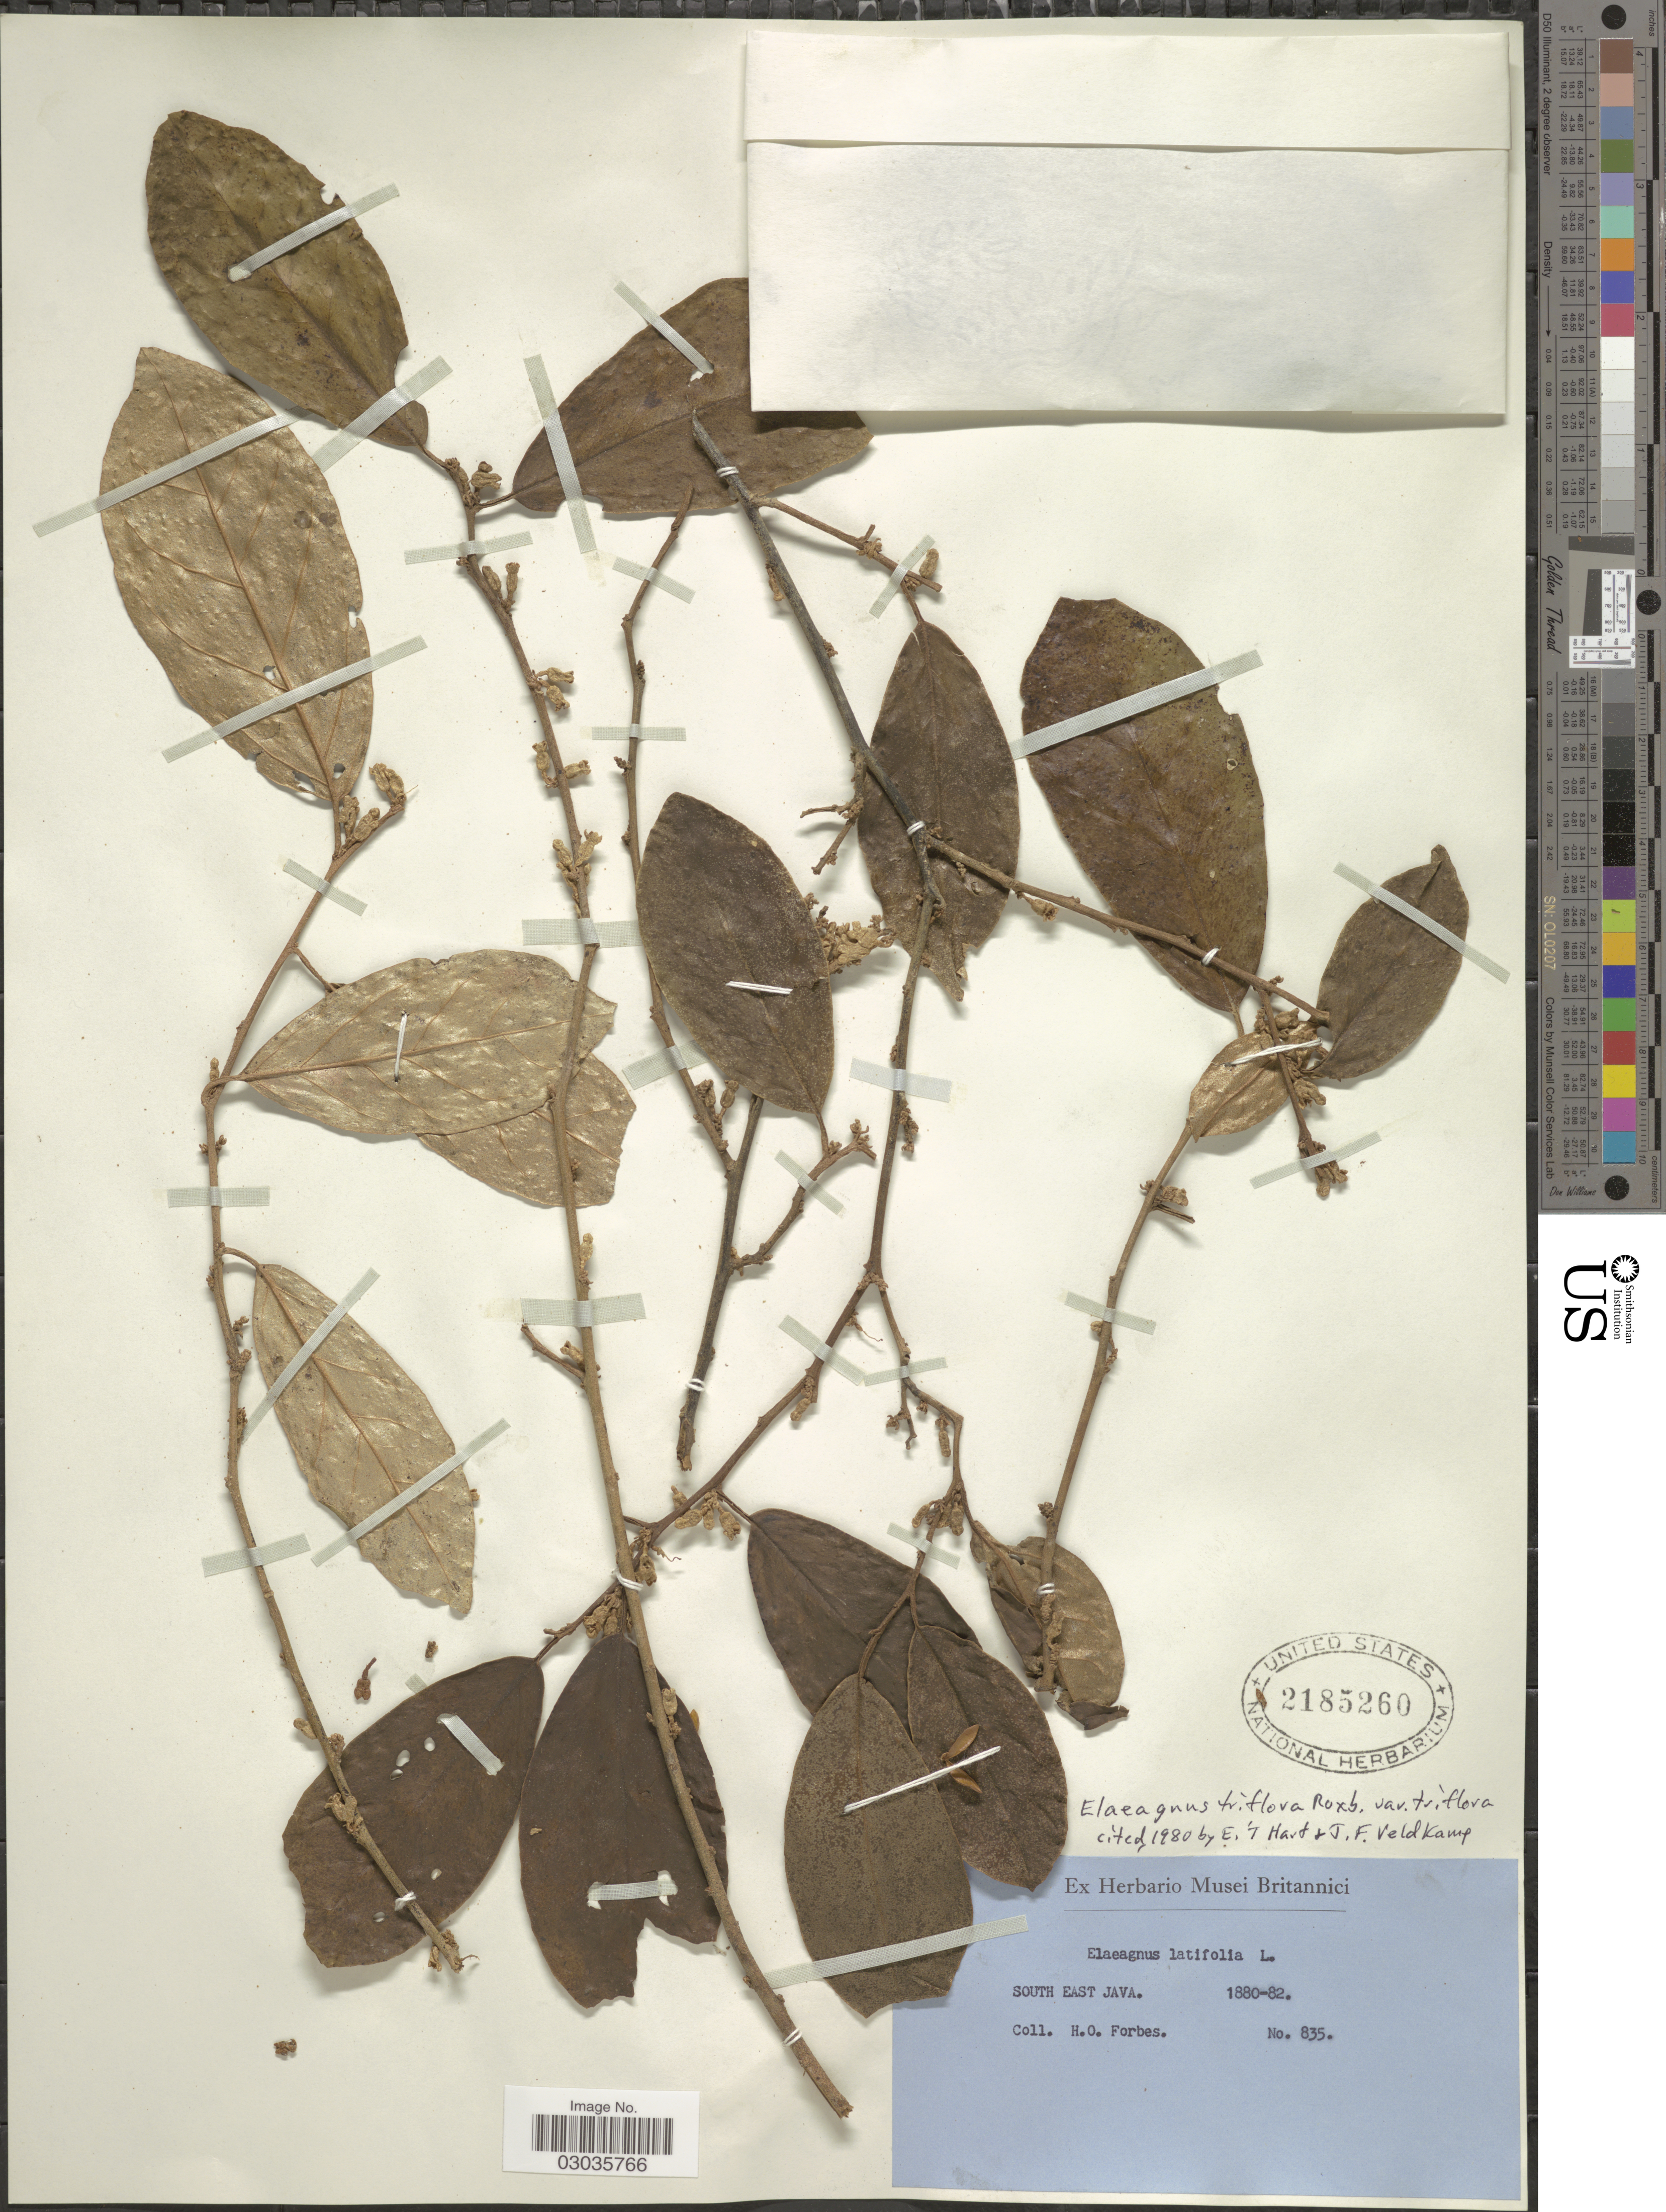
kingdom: Plantae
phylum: Tracheophyta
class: Magnoliopsida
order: Rosales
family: Elaeagnaceae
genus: Elaeagnus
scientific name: Elaeagnus triflora var. triflora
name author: Roxb.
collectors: H. O. Forbes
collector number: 835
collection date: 1880/1882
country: Indonesia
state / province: Java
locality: South East Java.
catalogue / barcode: US 2185260